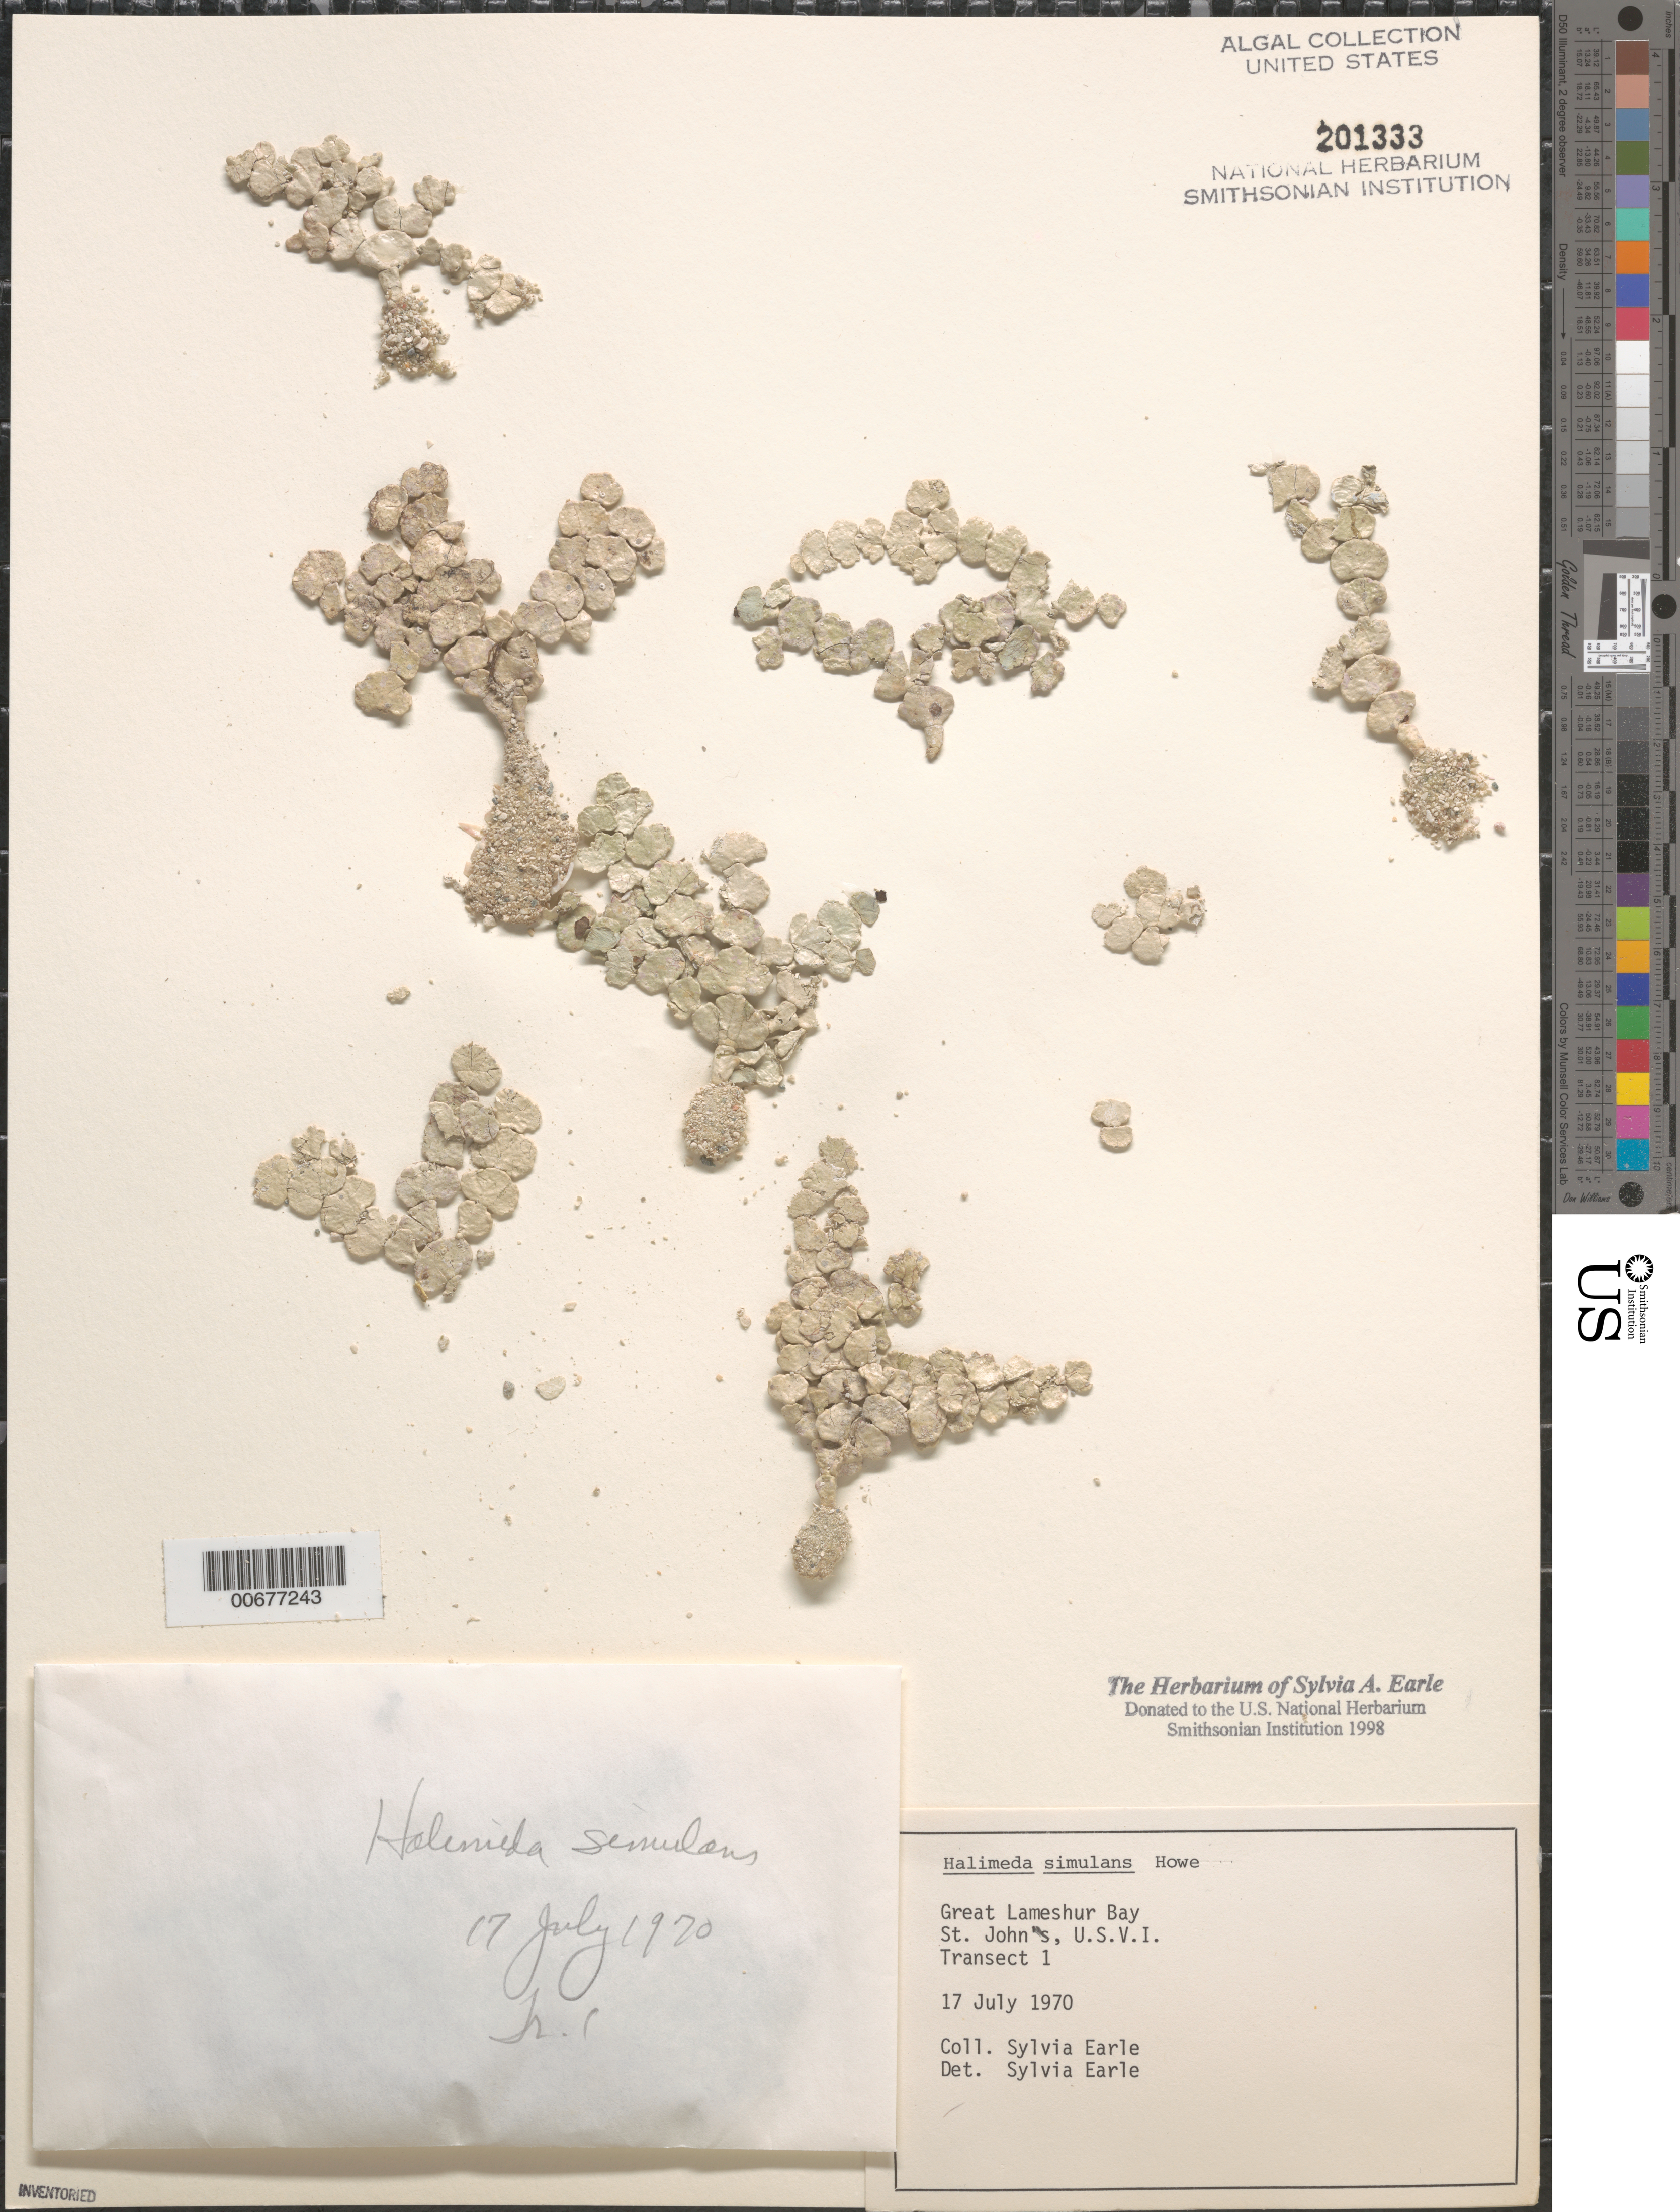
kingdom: Plantae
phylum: Chlorophyta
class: Ulvophyceae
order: Bryopsidales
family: Halimedaceae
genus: Halimeda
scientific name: Halimeda simulans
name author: M. Howe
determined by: Earle, S. A.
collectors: S. A. Earle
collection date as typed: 17 Jul 1970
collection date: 1970-07-17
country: U.S. Virgin Islands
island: St. John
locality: Great Lameshur Bay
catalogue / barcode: US 201333